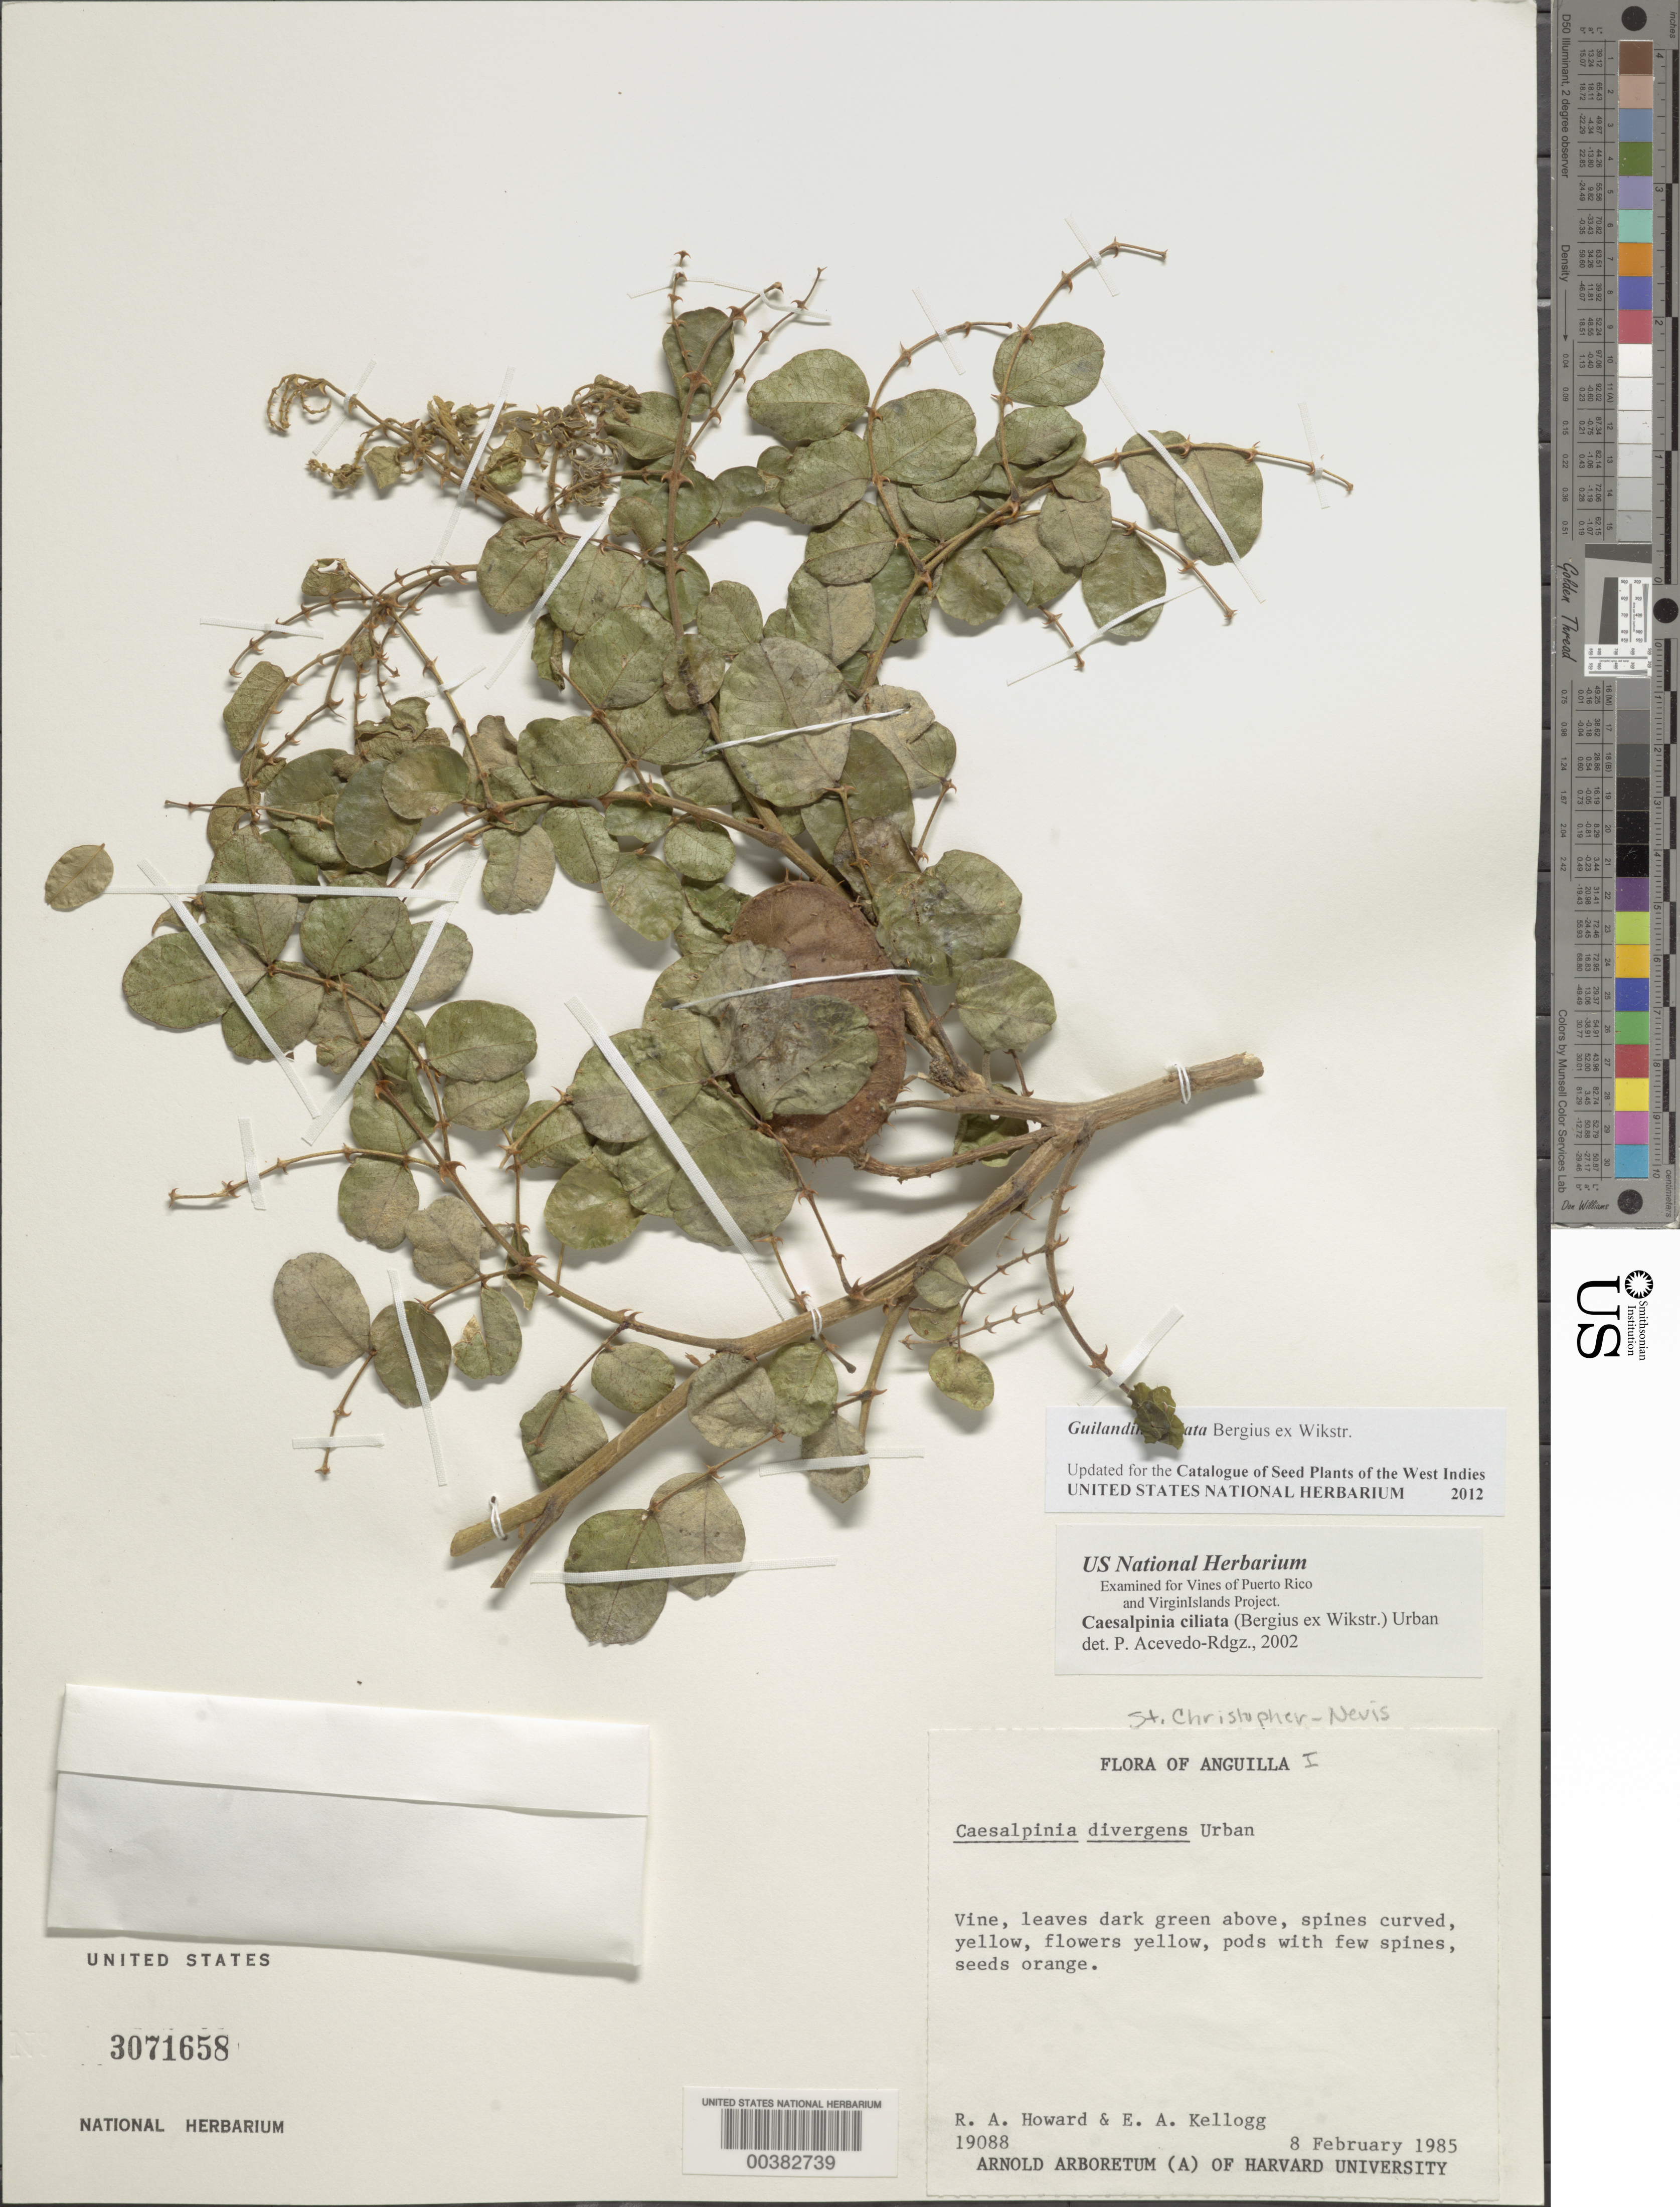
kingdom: Plantae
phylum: Tracheophyta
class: Magnoliopsida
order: Fabales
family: Fabaceae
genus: Guilandina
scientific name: Guilandina ciliata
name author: Bergius ex Wikstr.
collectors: R. A. Howard & E. A. Kellogg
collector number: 19088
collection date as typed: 08 Feb 1985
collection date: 1985-02-08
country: Anguilla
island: Anguilla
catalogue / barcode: US 3071658